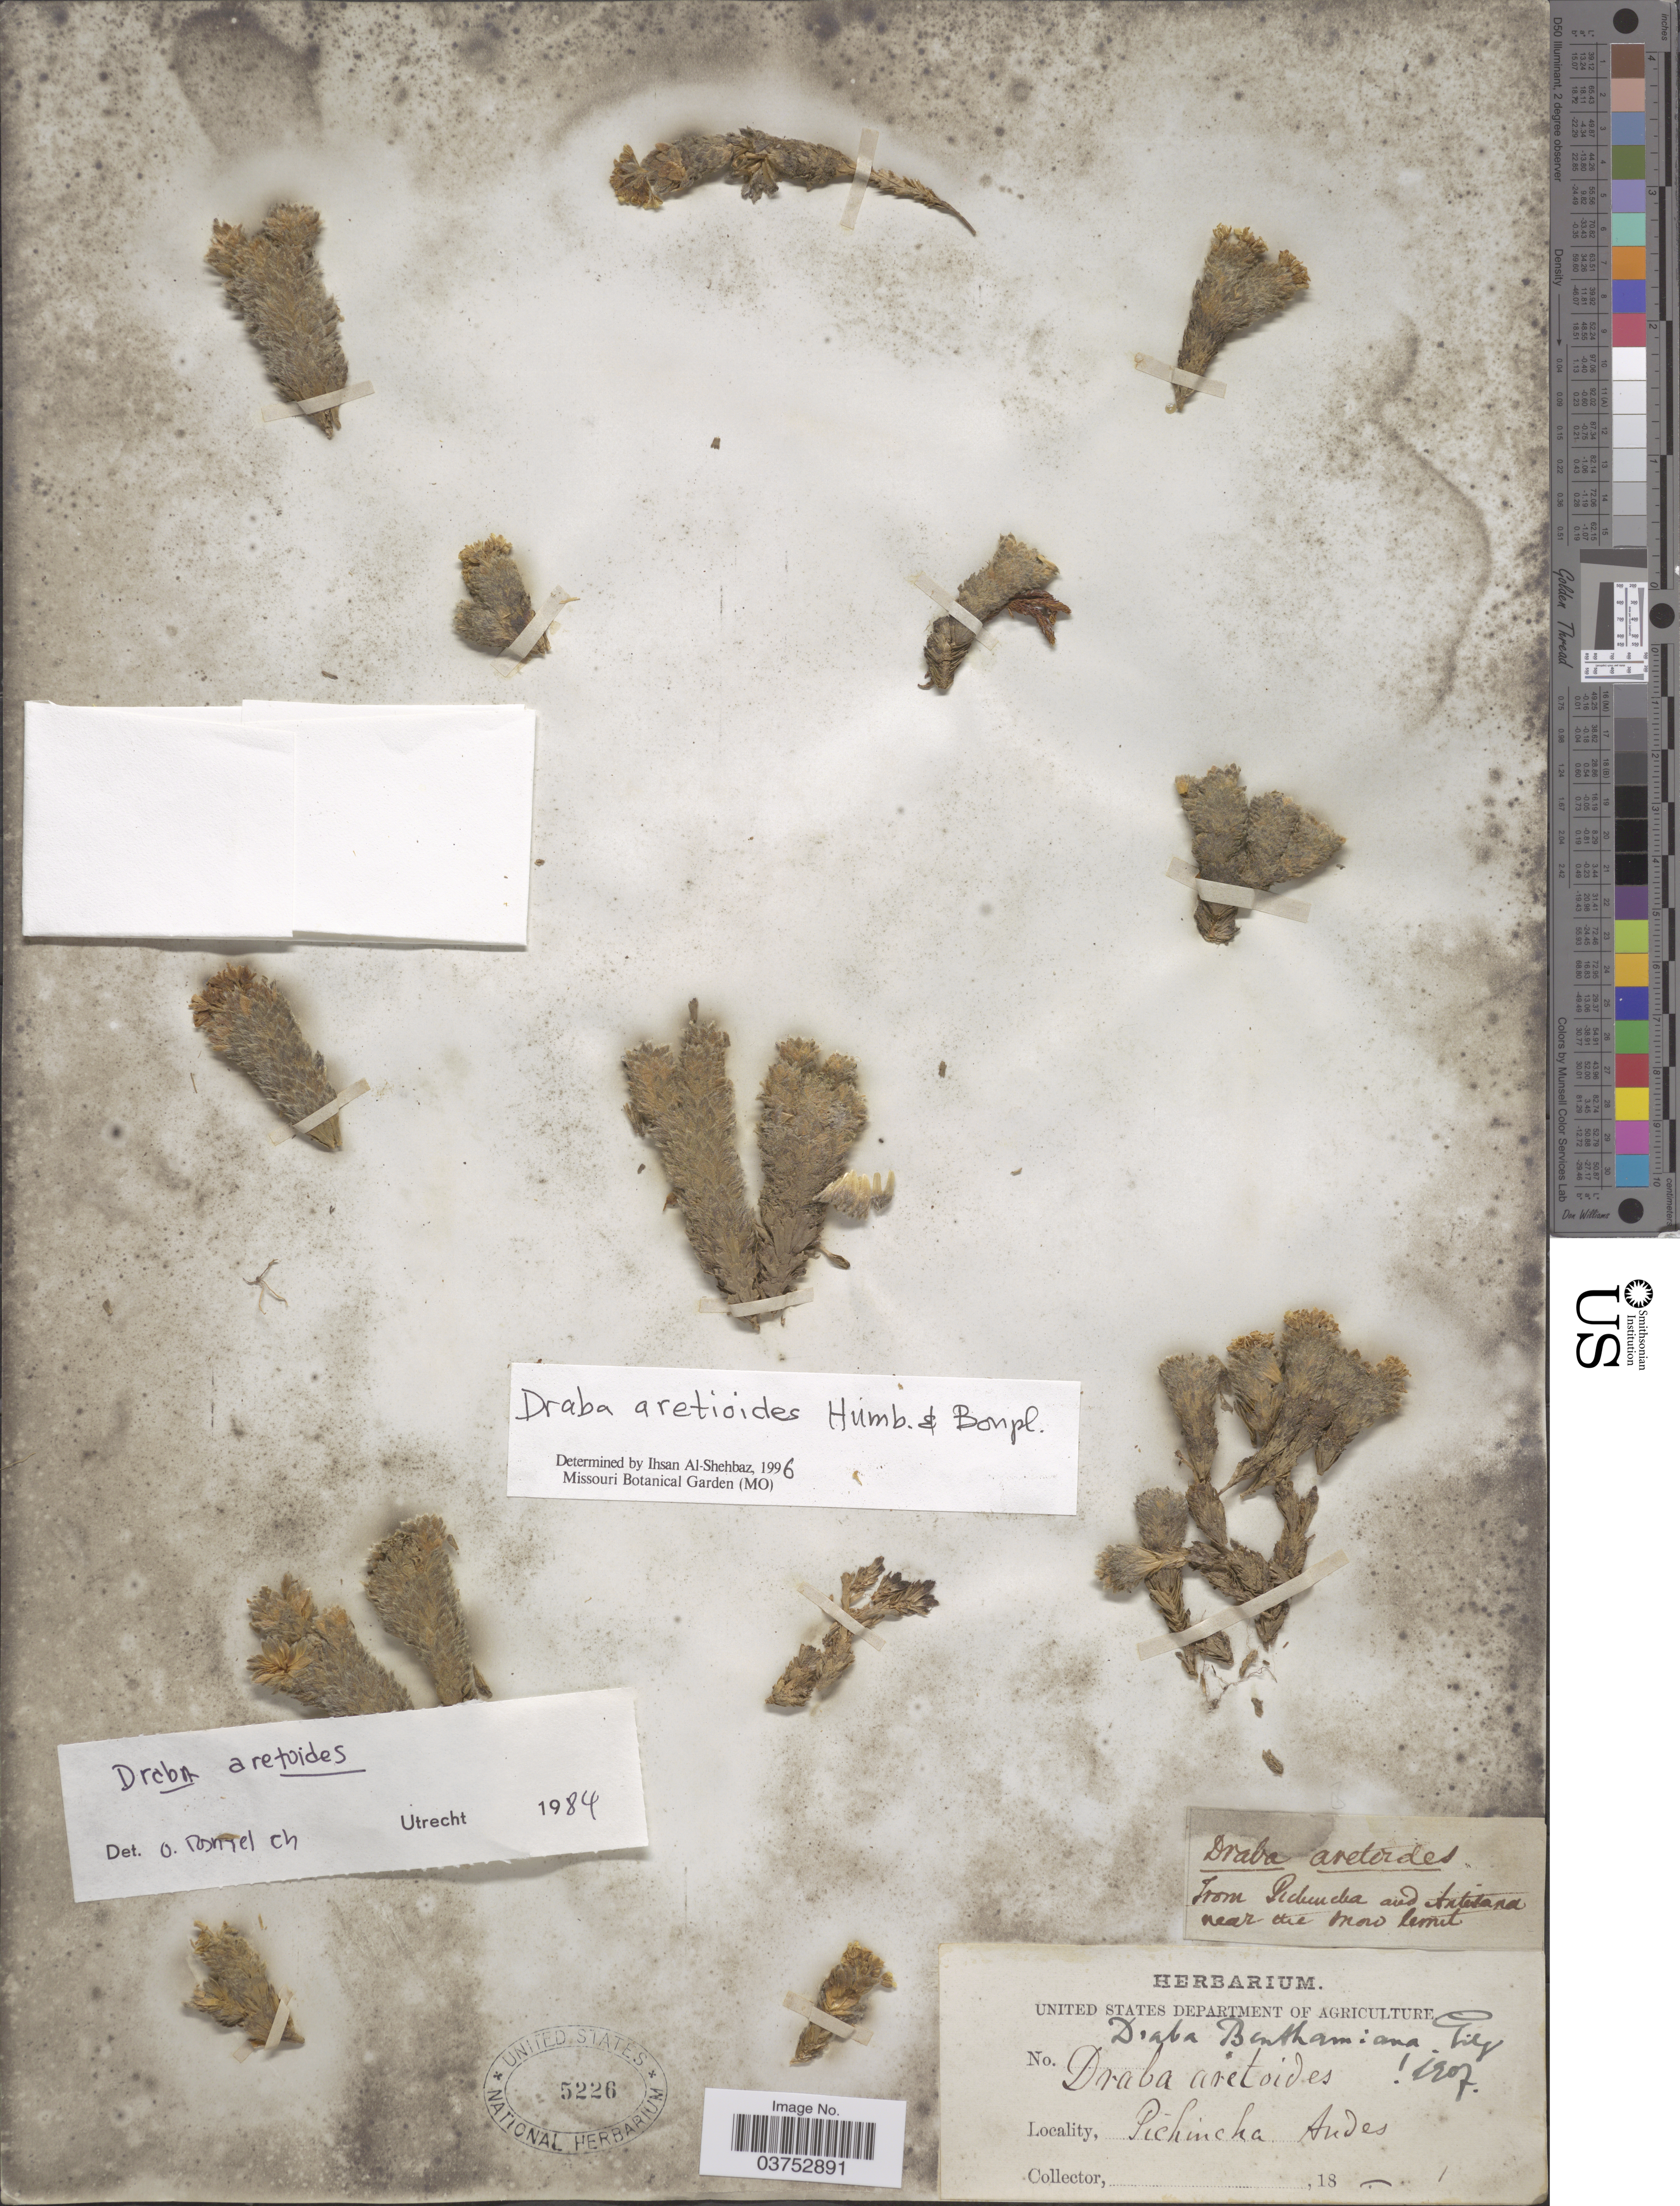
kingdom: Plantae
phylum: Tracheophyta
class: Magnoliopsida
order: Brassicales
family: Brassicaceae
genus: Draba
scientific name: Draba aretioides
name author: (A. Gray) Humb. & Bonpl.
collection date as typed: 18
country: Ecuador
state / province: Pichincha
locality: Pichincha Andes.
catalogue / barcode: US 5226